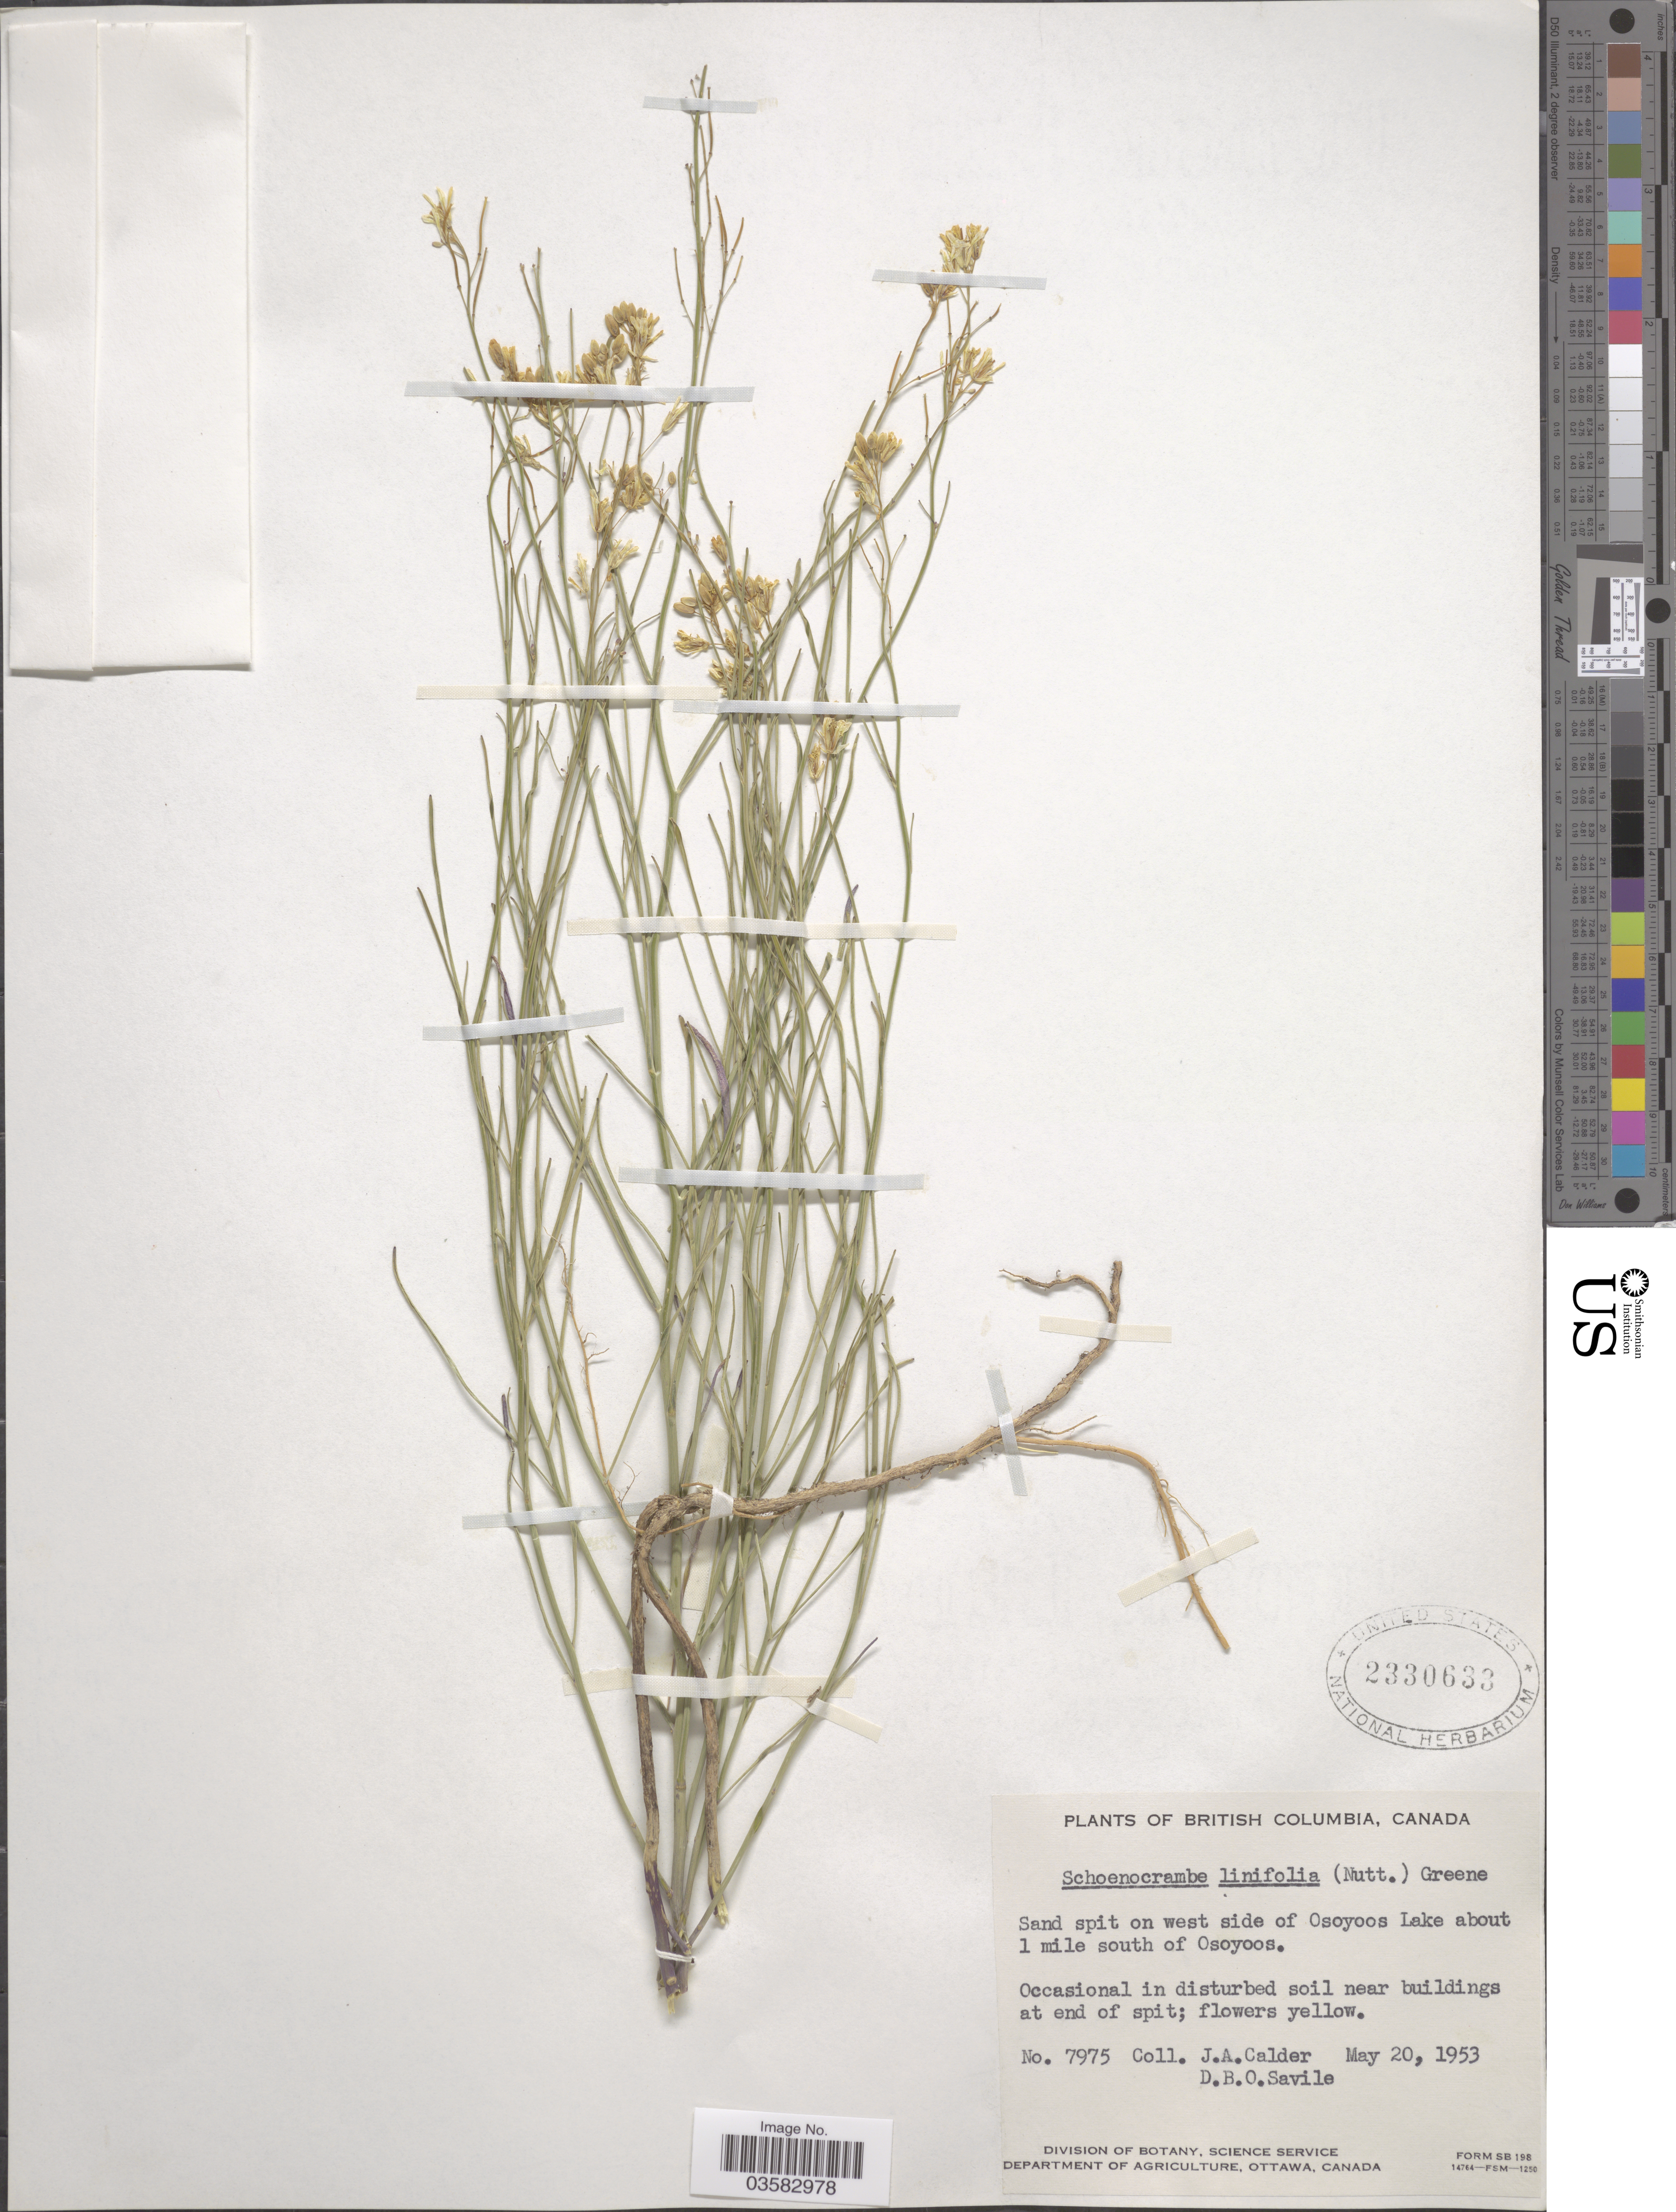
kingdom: Plantae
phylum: Tracheophyta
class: Magnoliopsida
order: Brassicales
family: Brassicaceae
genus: Sisymbrium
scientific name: Sisymbrium linifolium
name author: (Nutt.) Nutt. ex Torr. & A. Gray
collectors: J. A. Calder & D. Savile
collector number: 7975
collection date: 1953-05-20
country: Canada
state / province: British Columbia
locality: Sand spit on west side of Osoyoos Lake about 1 mile south of Osoyoos.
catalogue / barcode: US 2330633